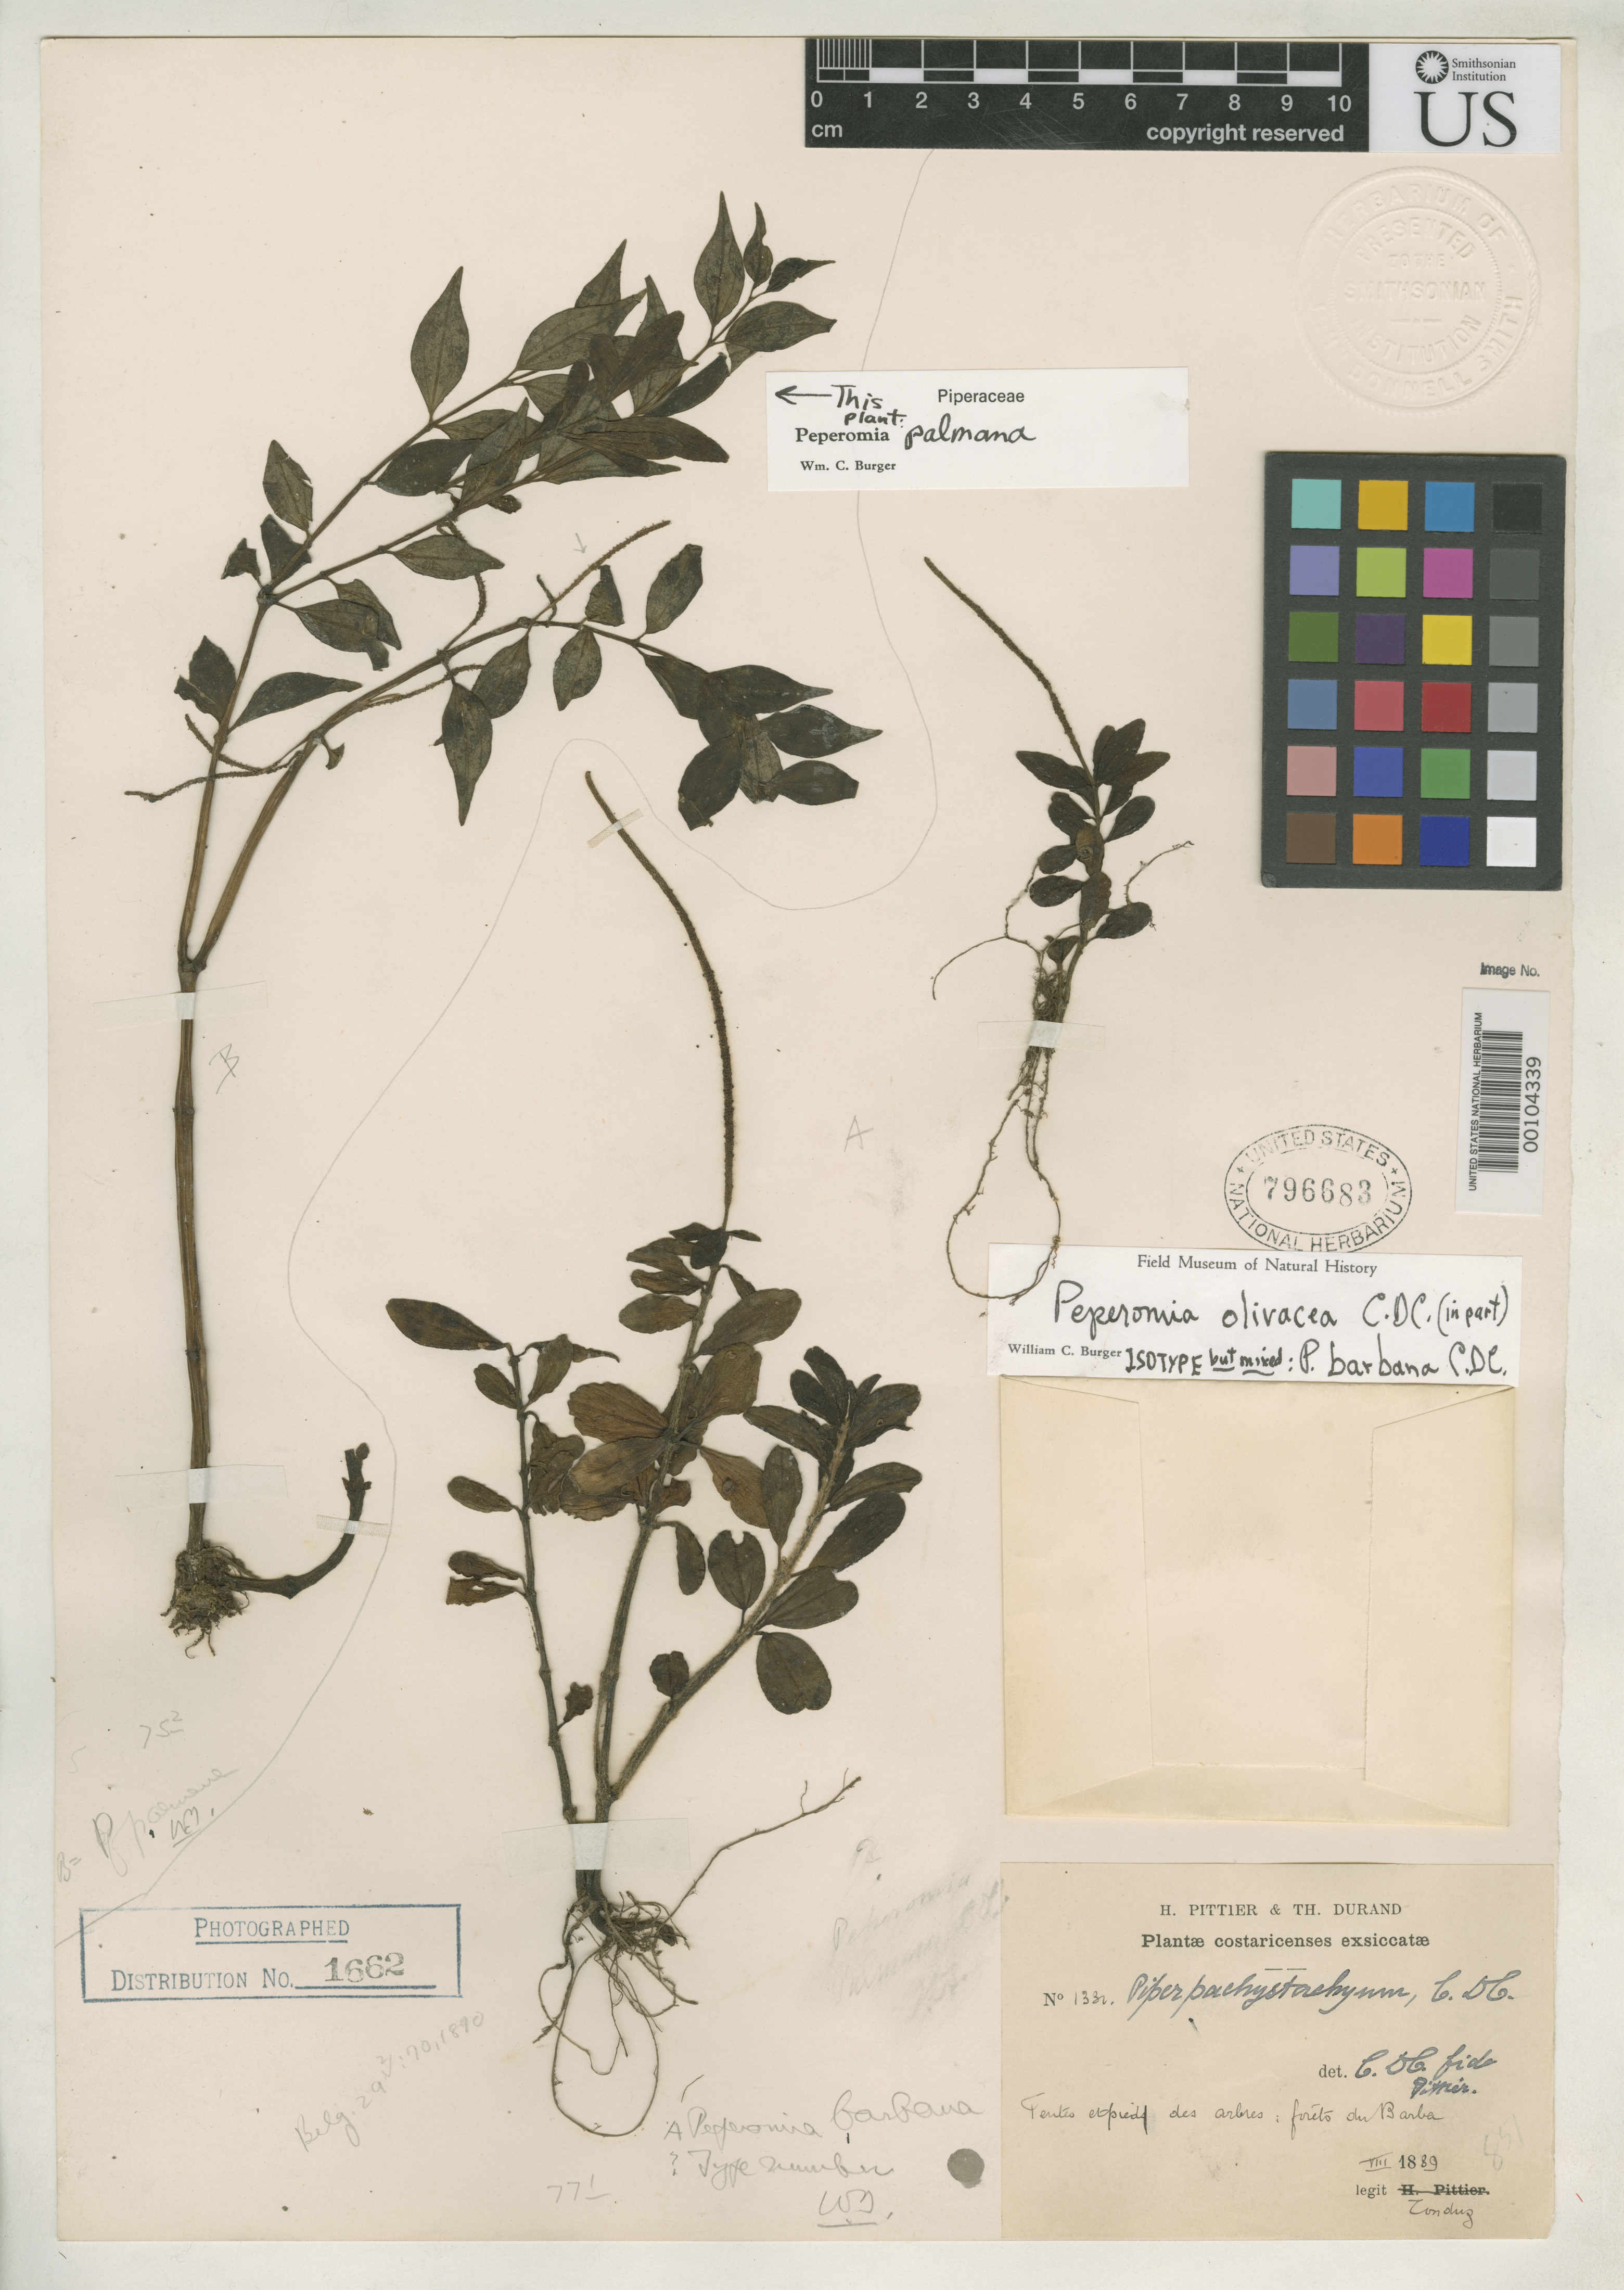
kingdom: Plantae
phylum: Tracheophyta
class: Magnoliopsida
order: Piperales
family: Piperaceae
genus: Peperomia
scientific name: Peperomia barbana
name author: C. DC.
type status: Isotype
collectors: H. F. Pittier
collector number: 1331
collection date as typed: Aug 1889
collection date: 1889-08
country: Costa Rica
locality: "Monte Barba" near las Esmeraldas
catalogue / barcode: US 796683